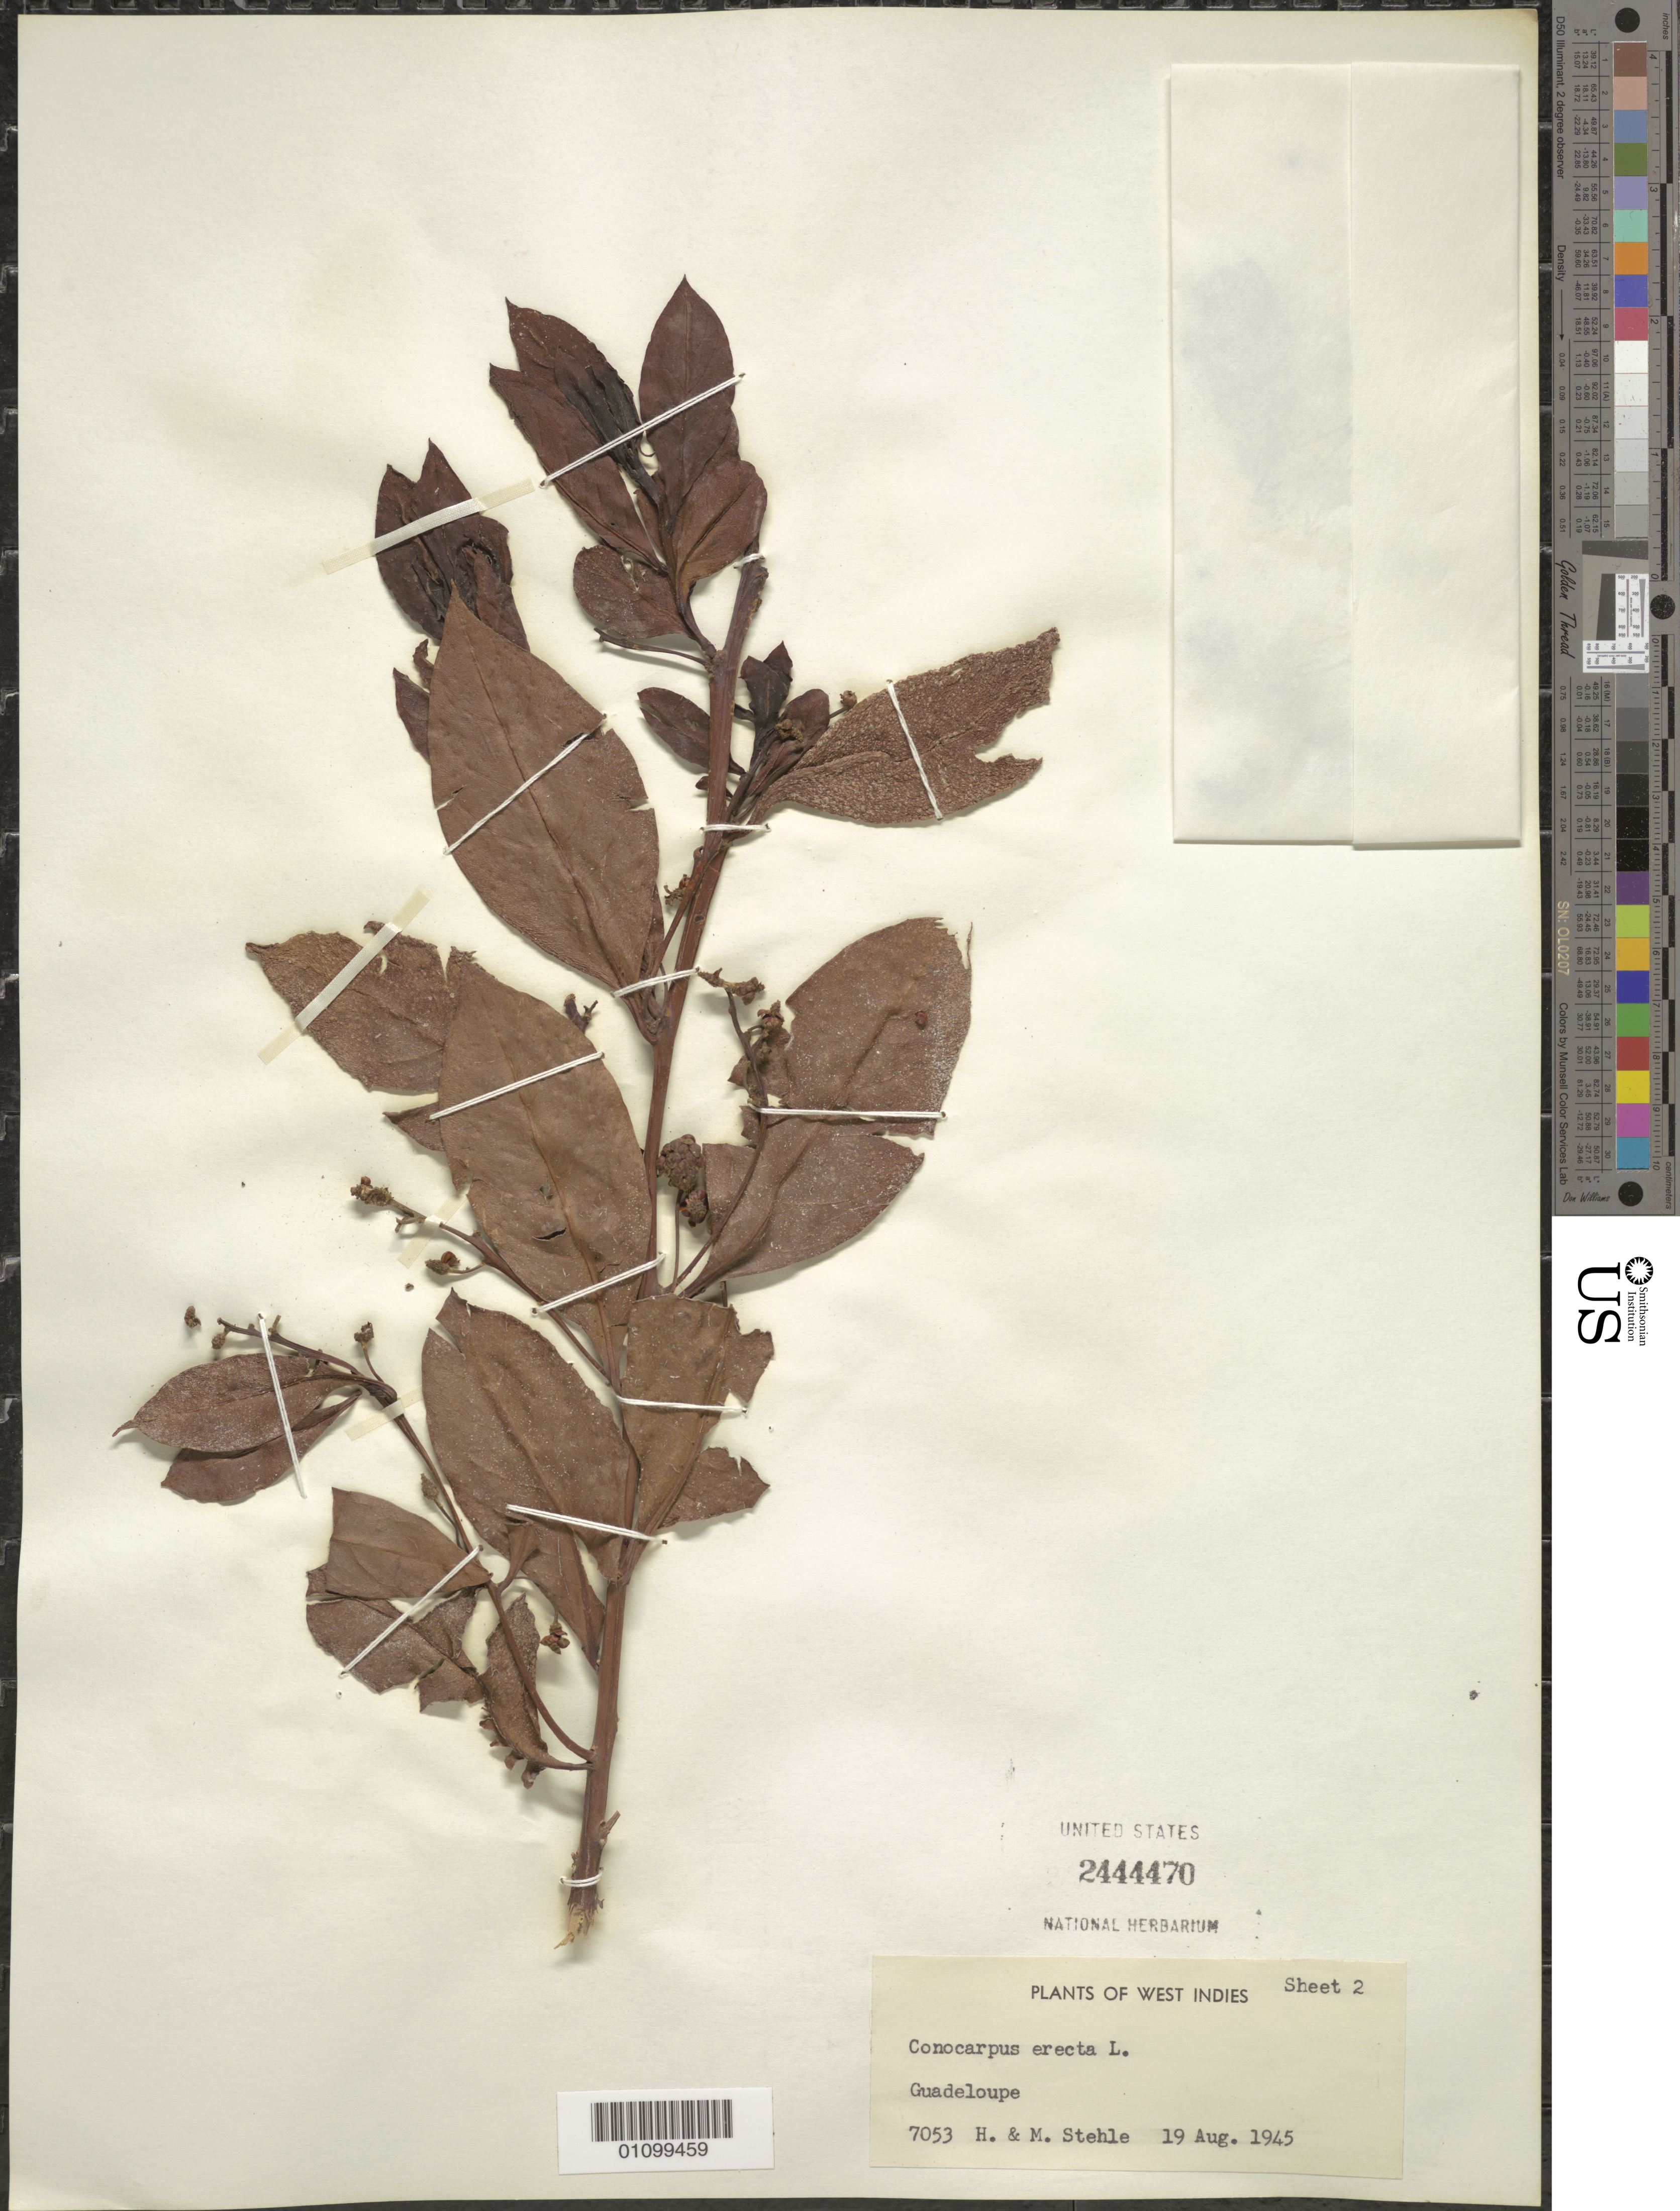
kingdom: Plantae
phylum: Tracheophyta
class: Magnoliopsida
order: Myrtales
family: Combretaceae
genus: Conocarpus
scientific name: Conocarpus erectus var. erectus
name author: L.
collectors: H. Stehlé & M. Stehlé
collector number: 7053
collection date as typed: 19 Aug 1945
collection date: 1945-08-19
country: Guadeloupe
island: La Désirade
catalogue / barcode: US 2444470